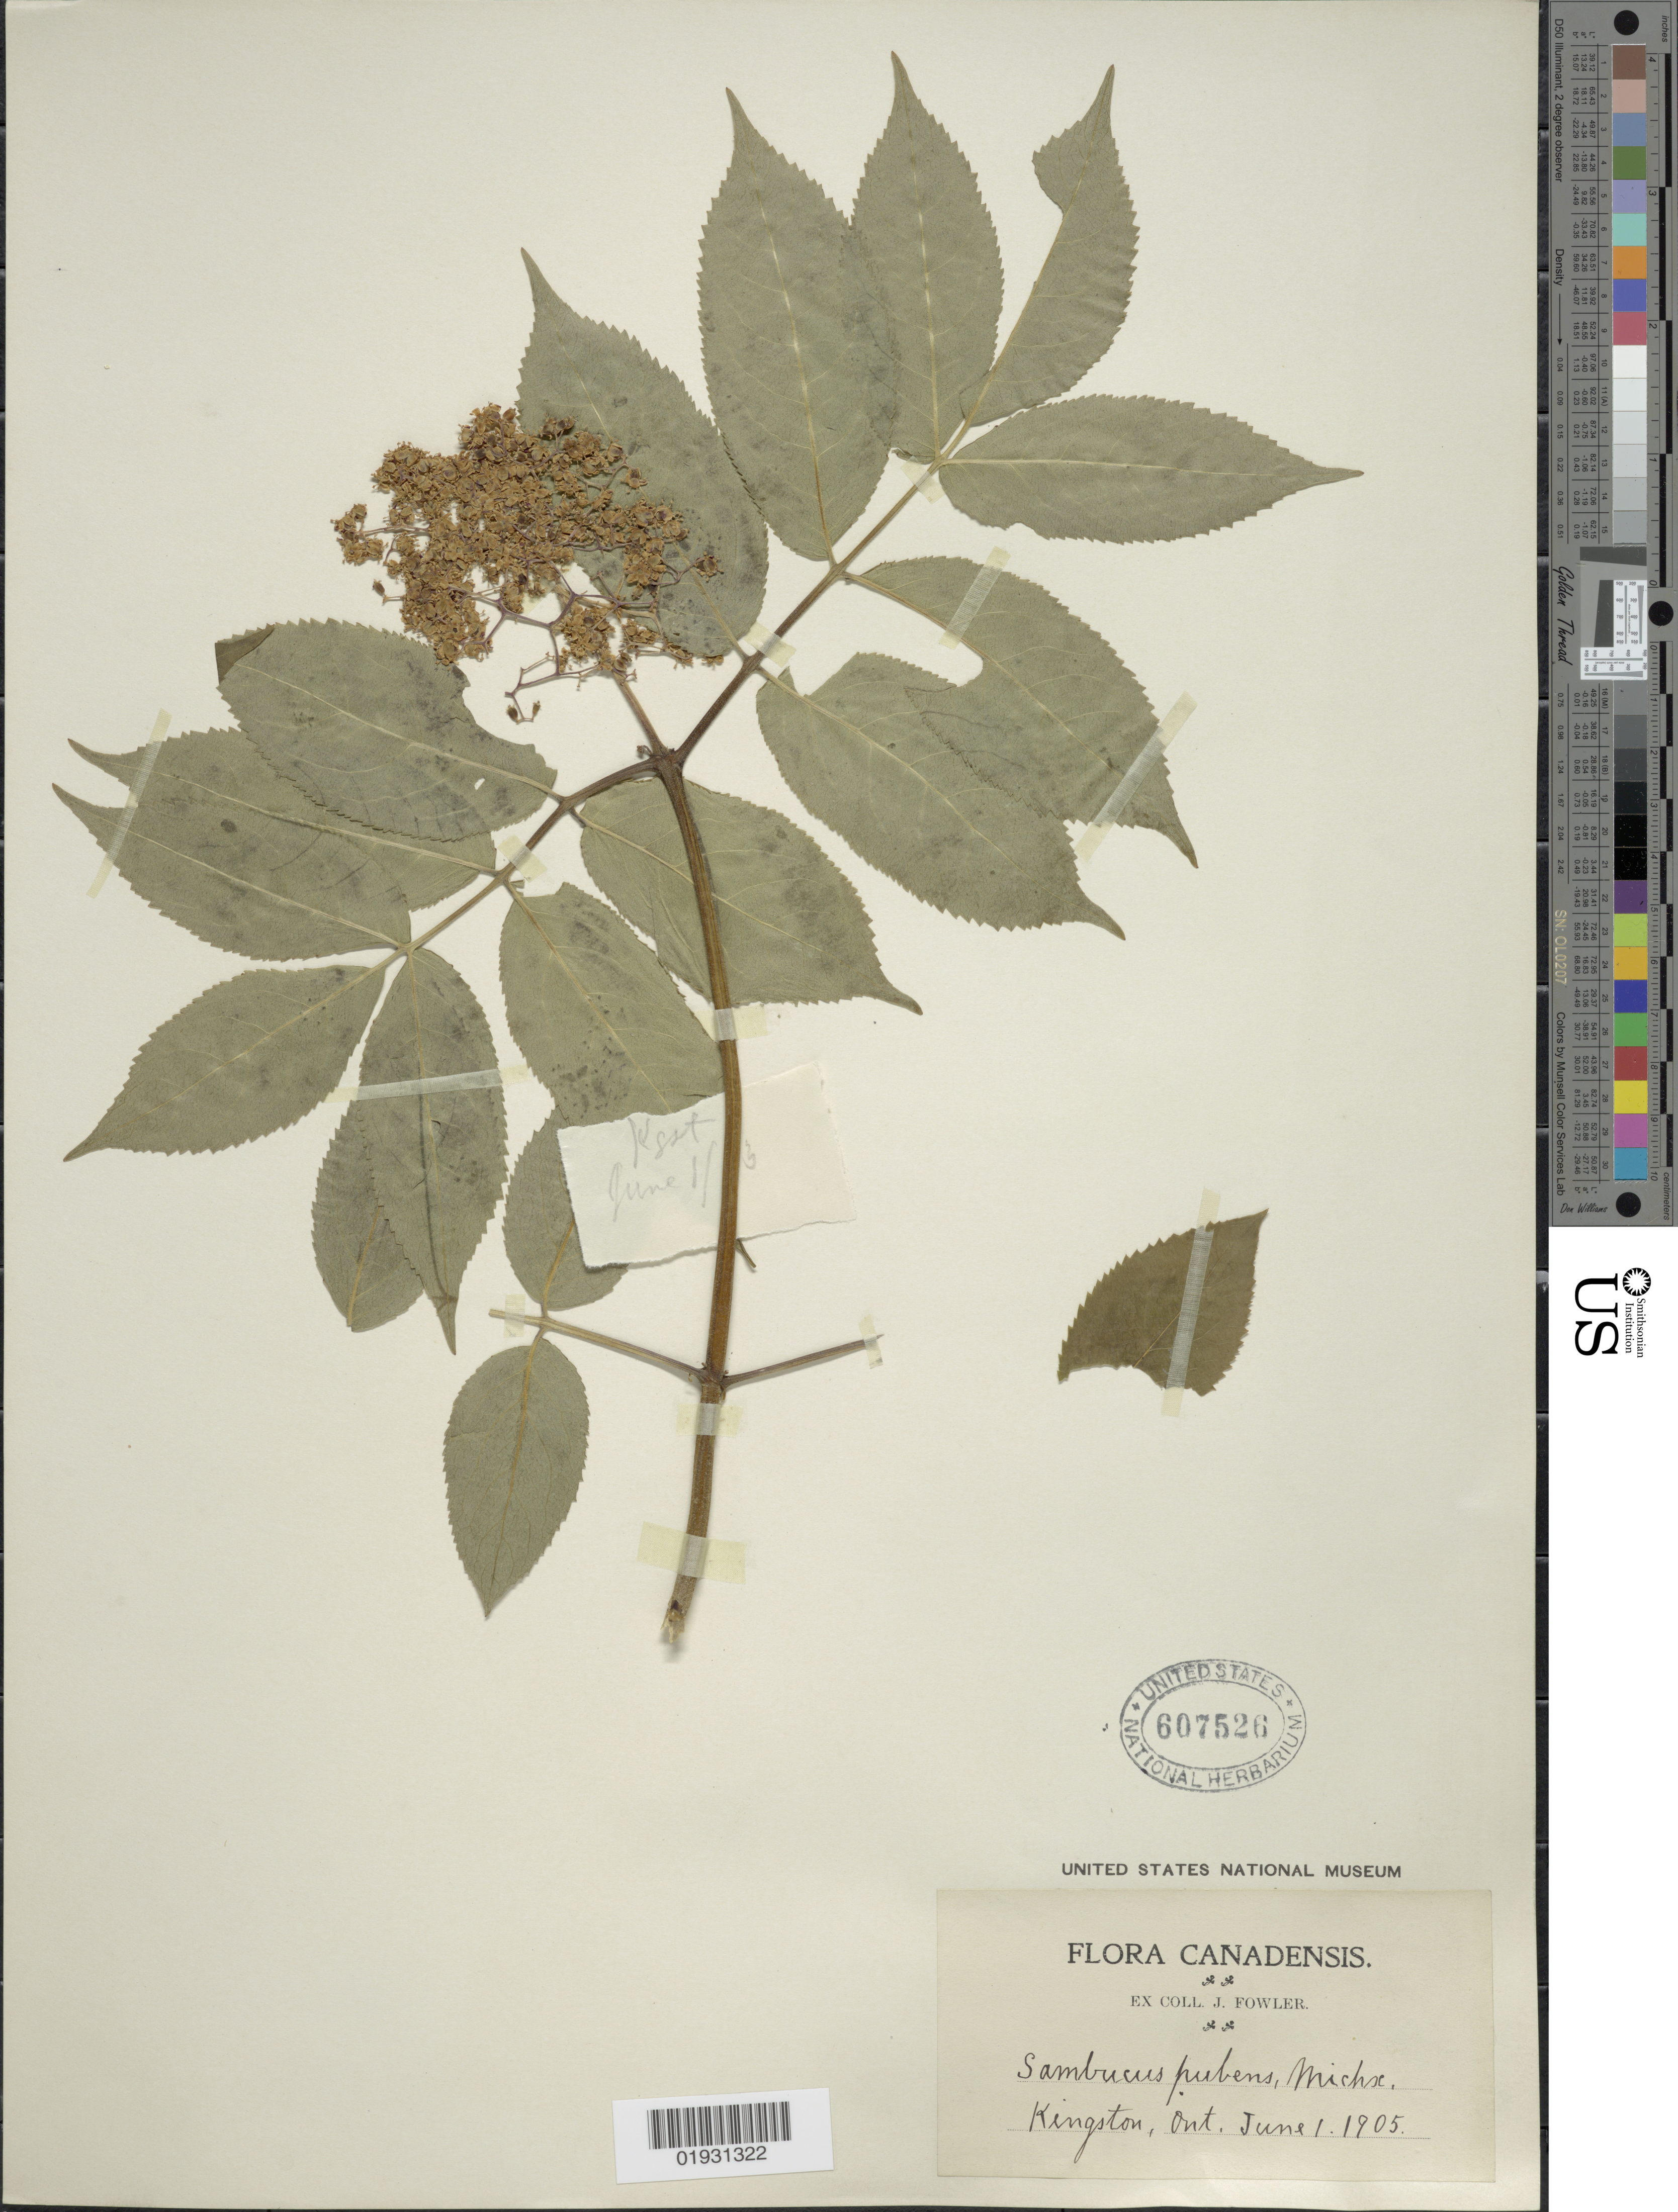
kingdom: Plantae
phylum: Tracheophyta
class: Magnoliopsida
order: Dipsacales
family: Viburnaceae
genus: Sambucus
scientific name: Sambucus racemosa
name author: L.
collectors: J. P. Fowler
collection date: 1905-06-01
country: Canada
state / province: Ontario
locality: Kingston.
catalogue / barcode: US 607526